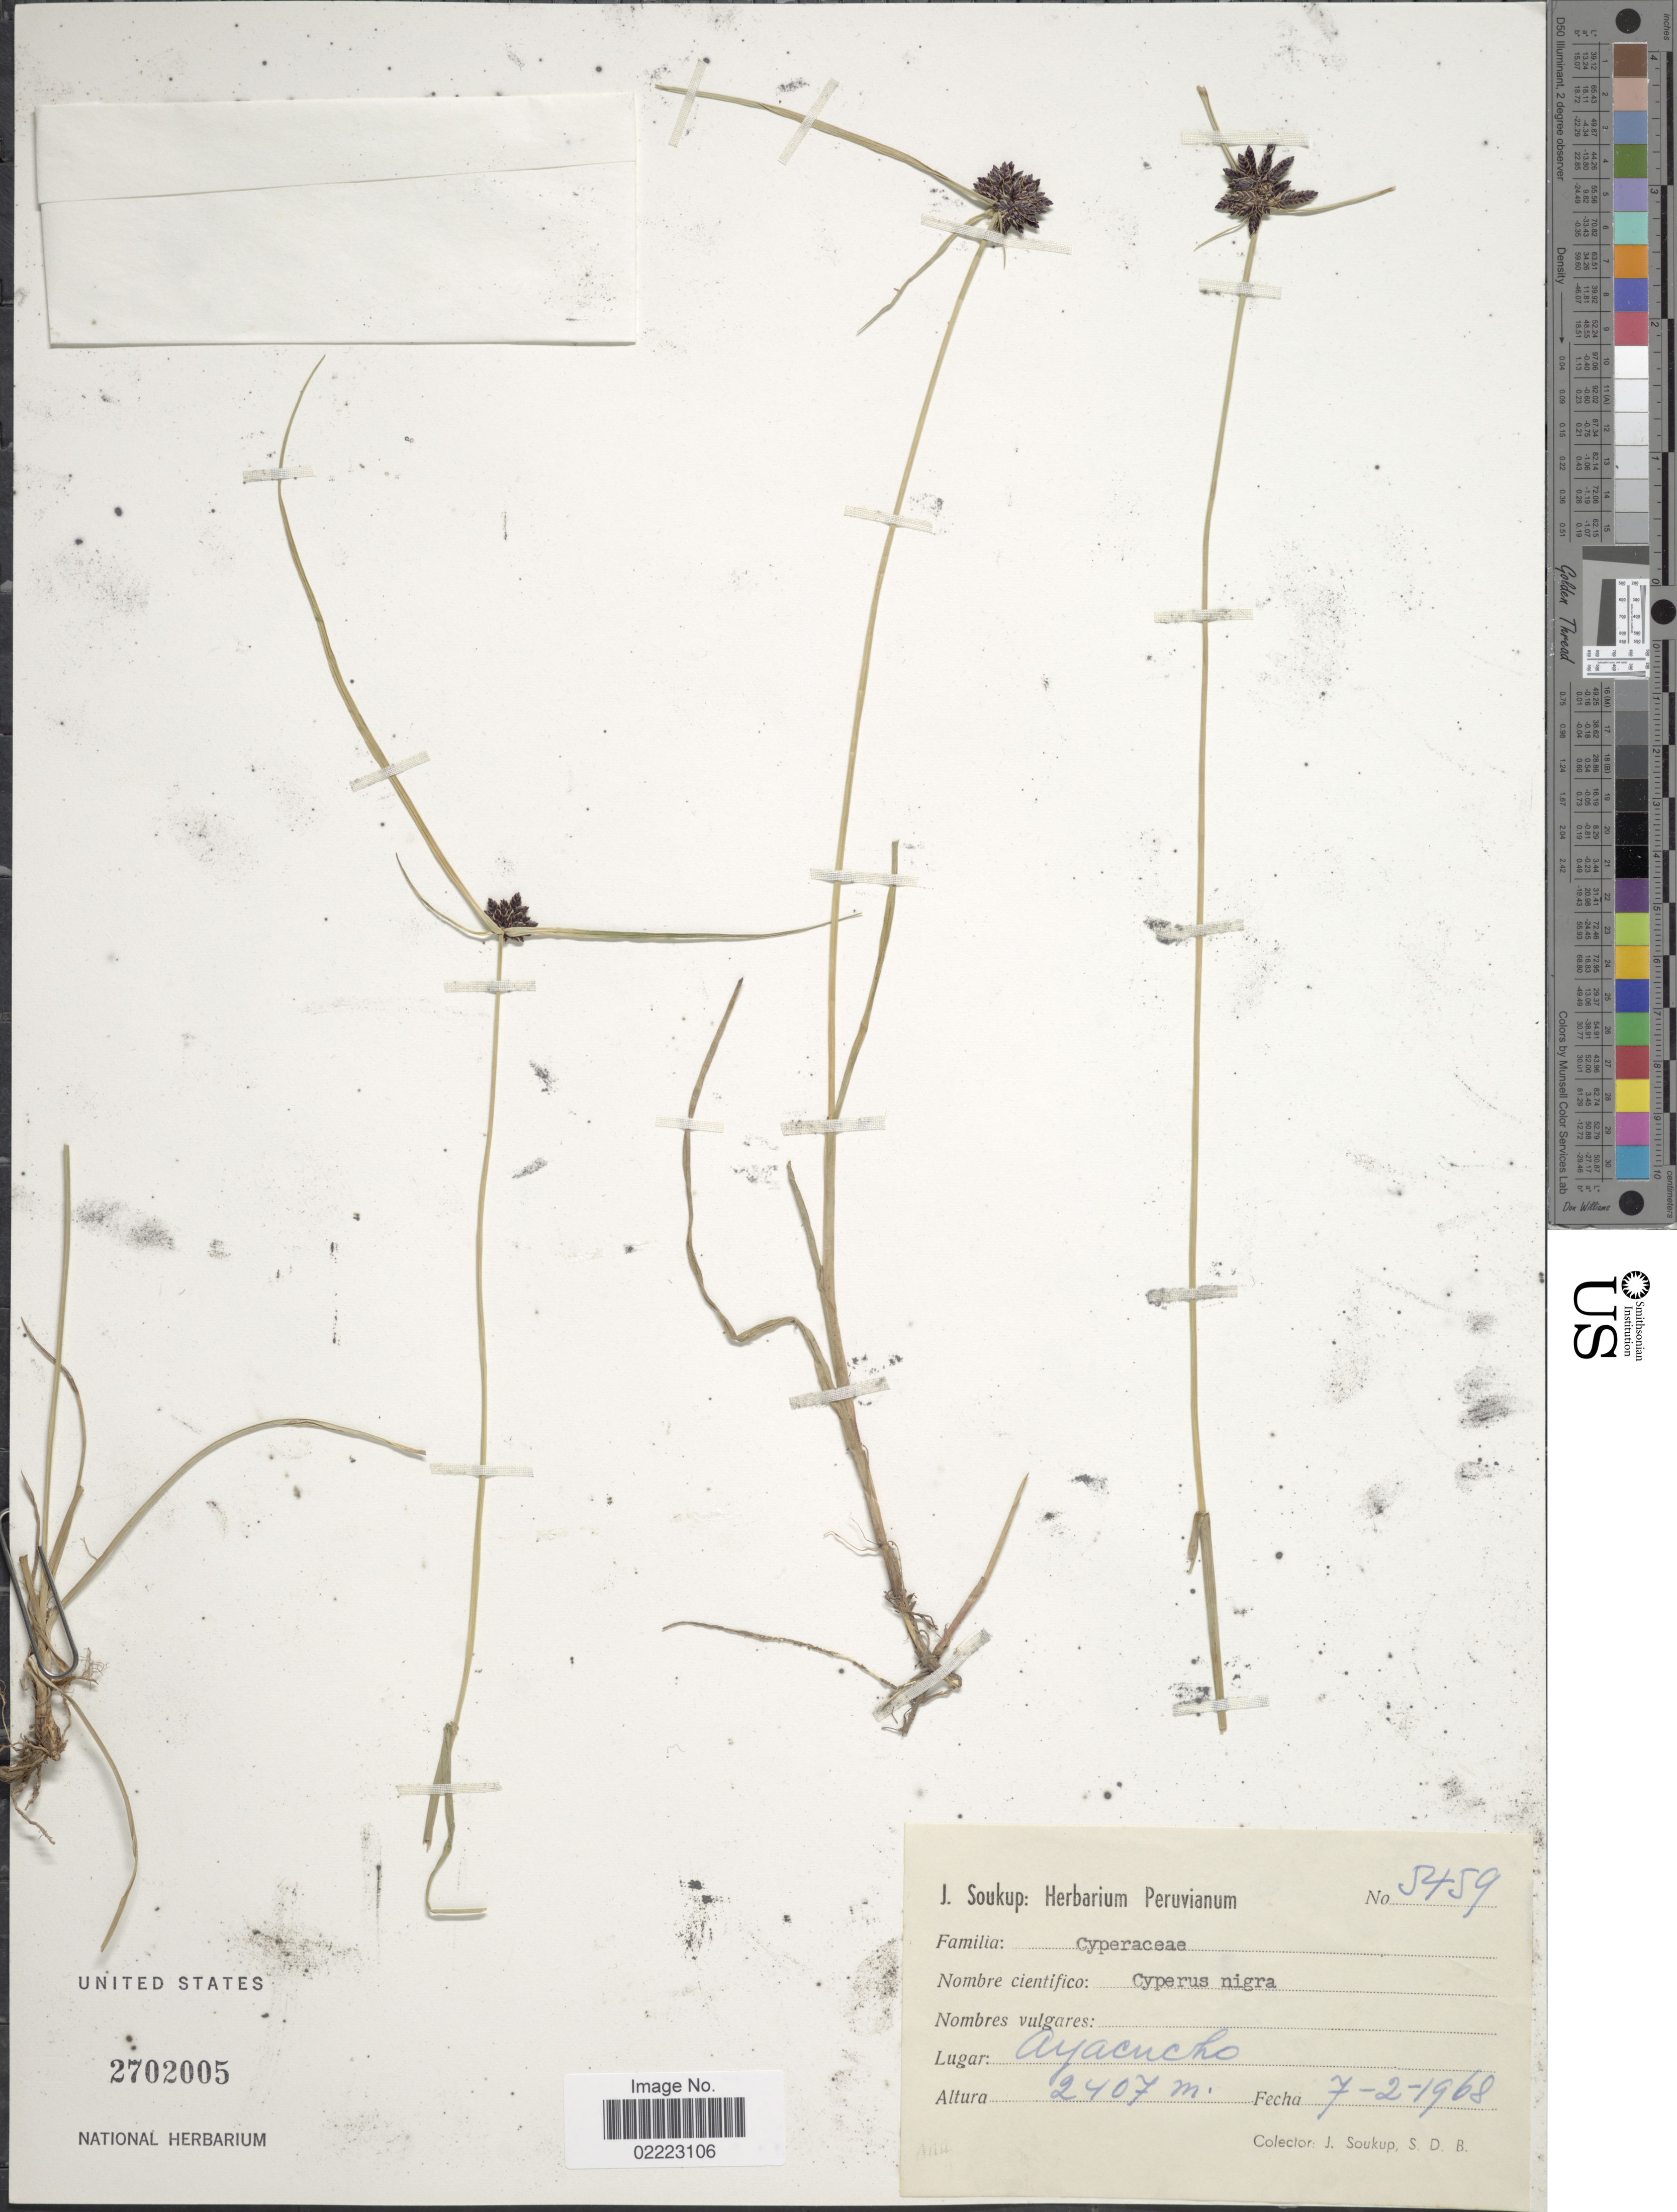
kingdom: Plantae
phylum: Tracheophyta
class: Liliopsida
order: Poales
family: Cyperaceae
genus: Cyperus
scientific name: Cyperus niger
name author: Ruiz & Pav.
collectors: J. Soukup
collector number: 5459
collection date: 1968-02-07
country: Peru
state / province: Ayacucho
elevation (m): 2407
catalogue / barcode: US 2702005